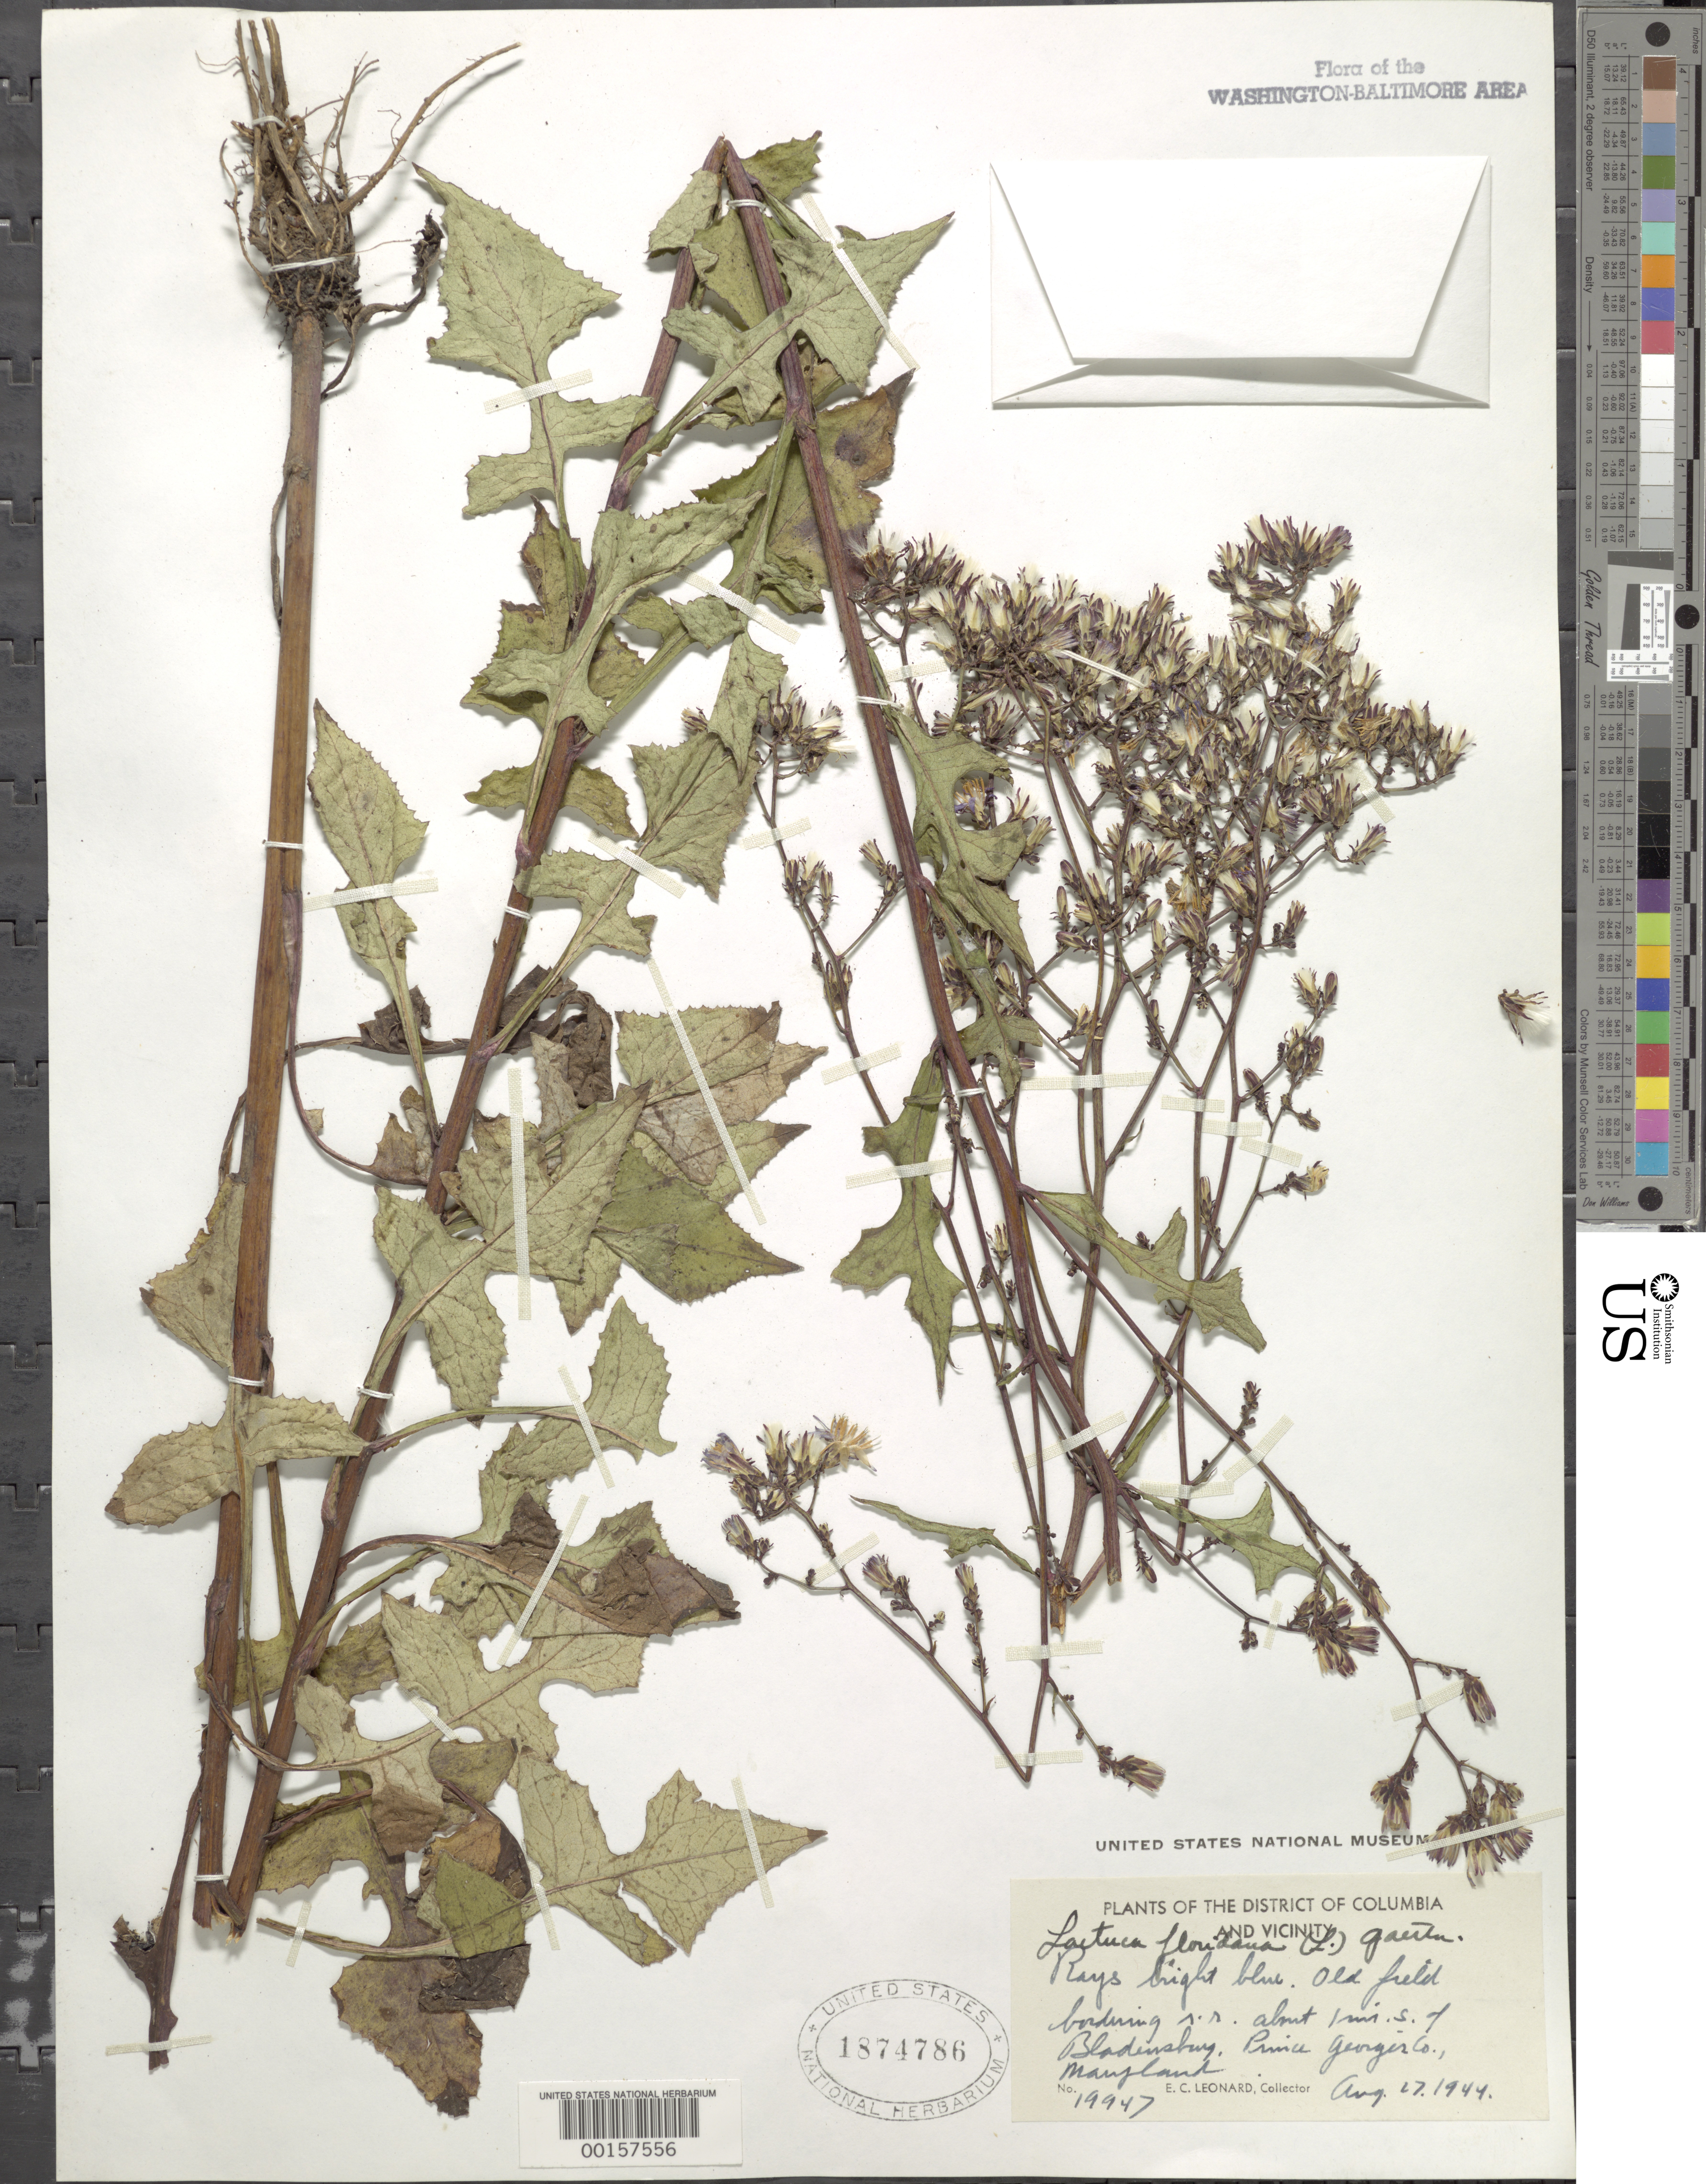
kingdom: Plantae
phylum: Tracheophyta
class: Magnoliopsida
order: Asterales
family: Asteraceae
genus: Lactuca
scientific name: Lactuca floridana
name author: (L.) Gaertn.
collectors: E. C. Leonard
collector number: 19947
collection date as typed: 27 Aug 1944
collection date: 1944-08-27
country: United States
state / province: Maryland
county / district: Prince George's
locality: South of Bladensburg bordering Railroad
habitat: Old field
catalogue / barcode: US 1874786